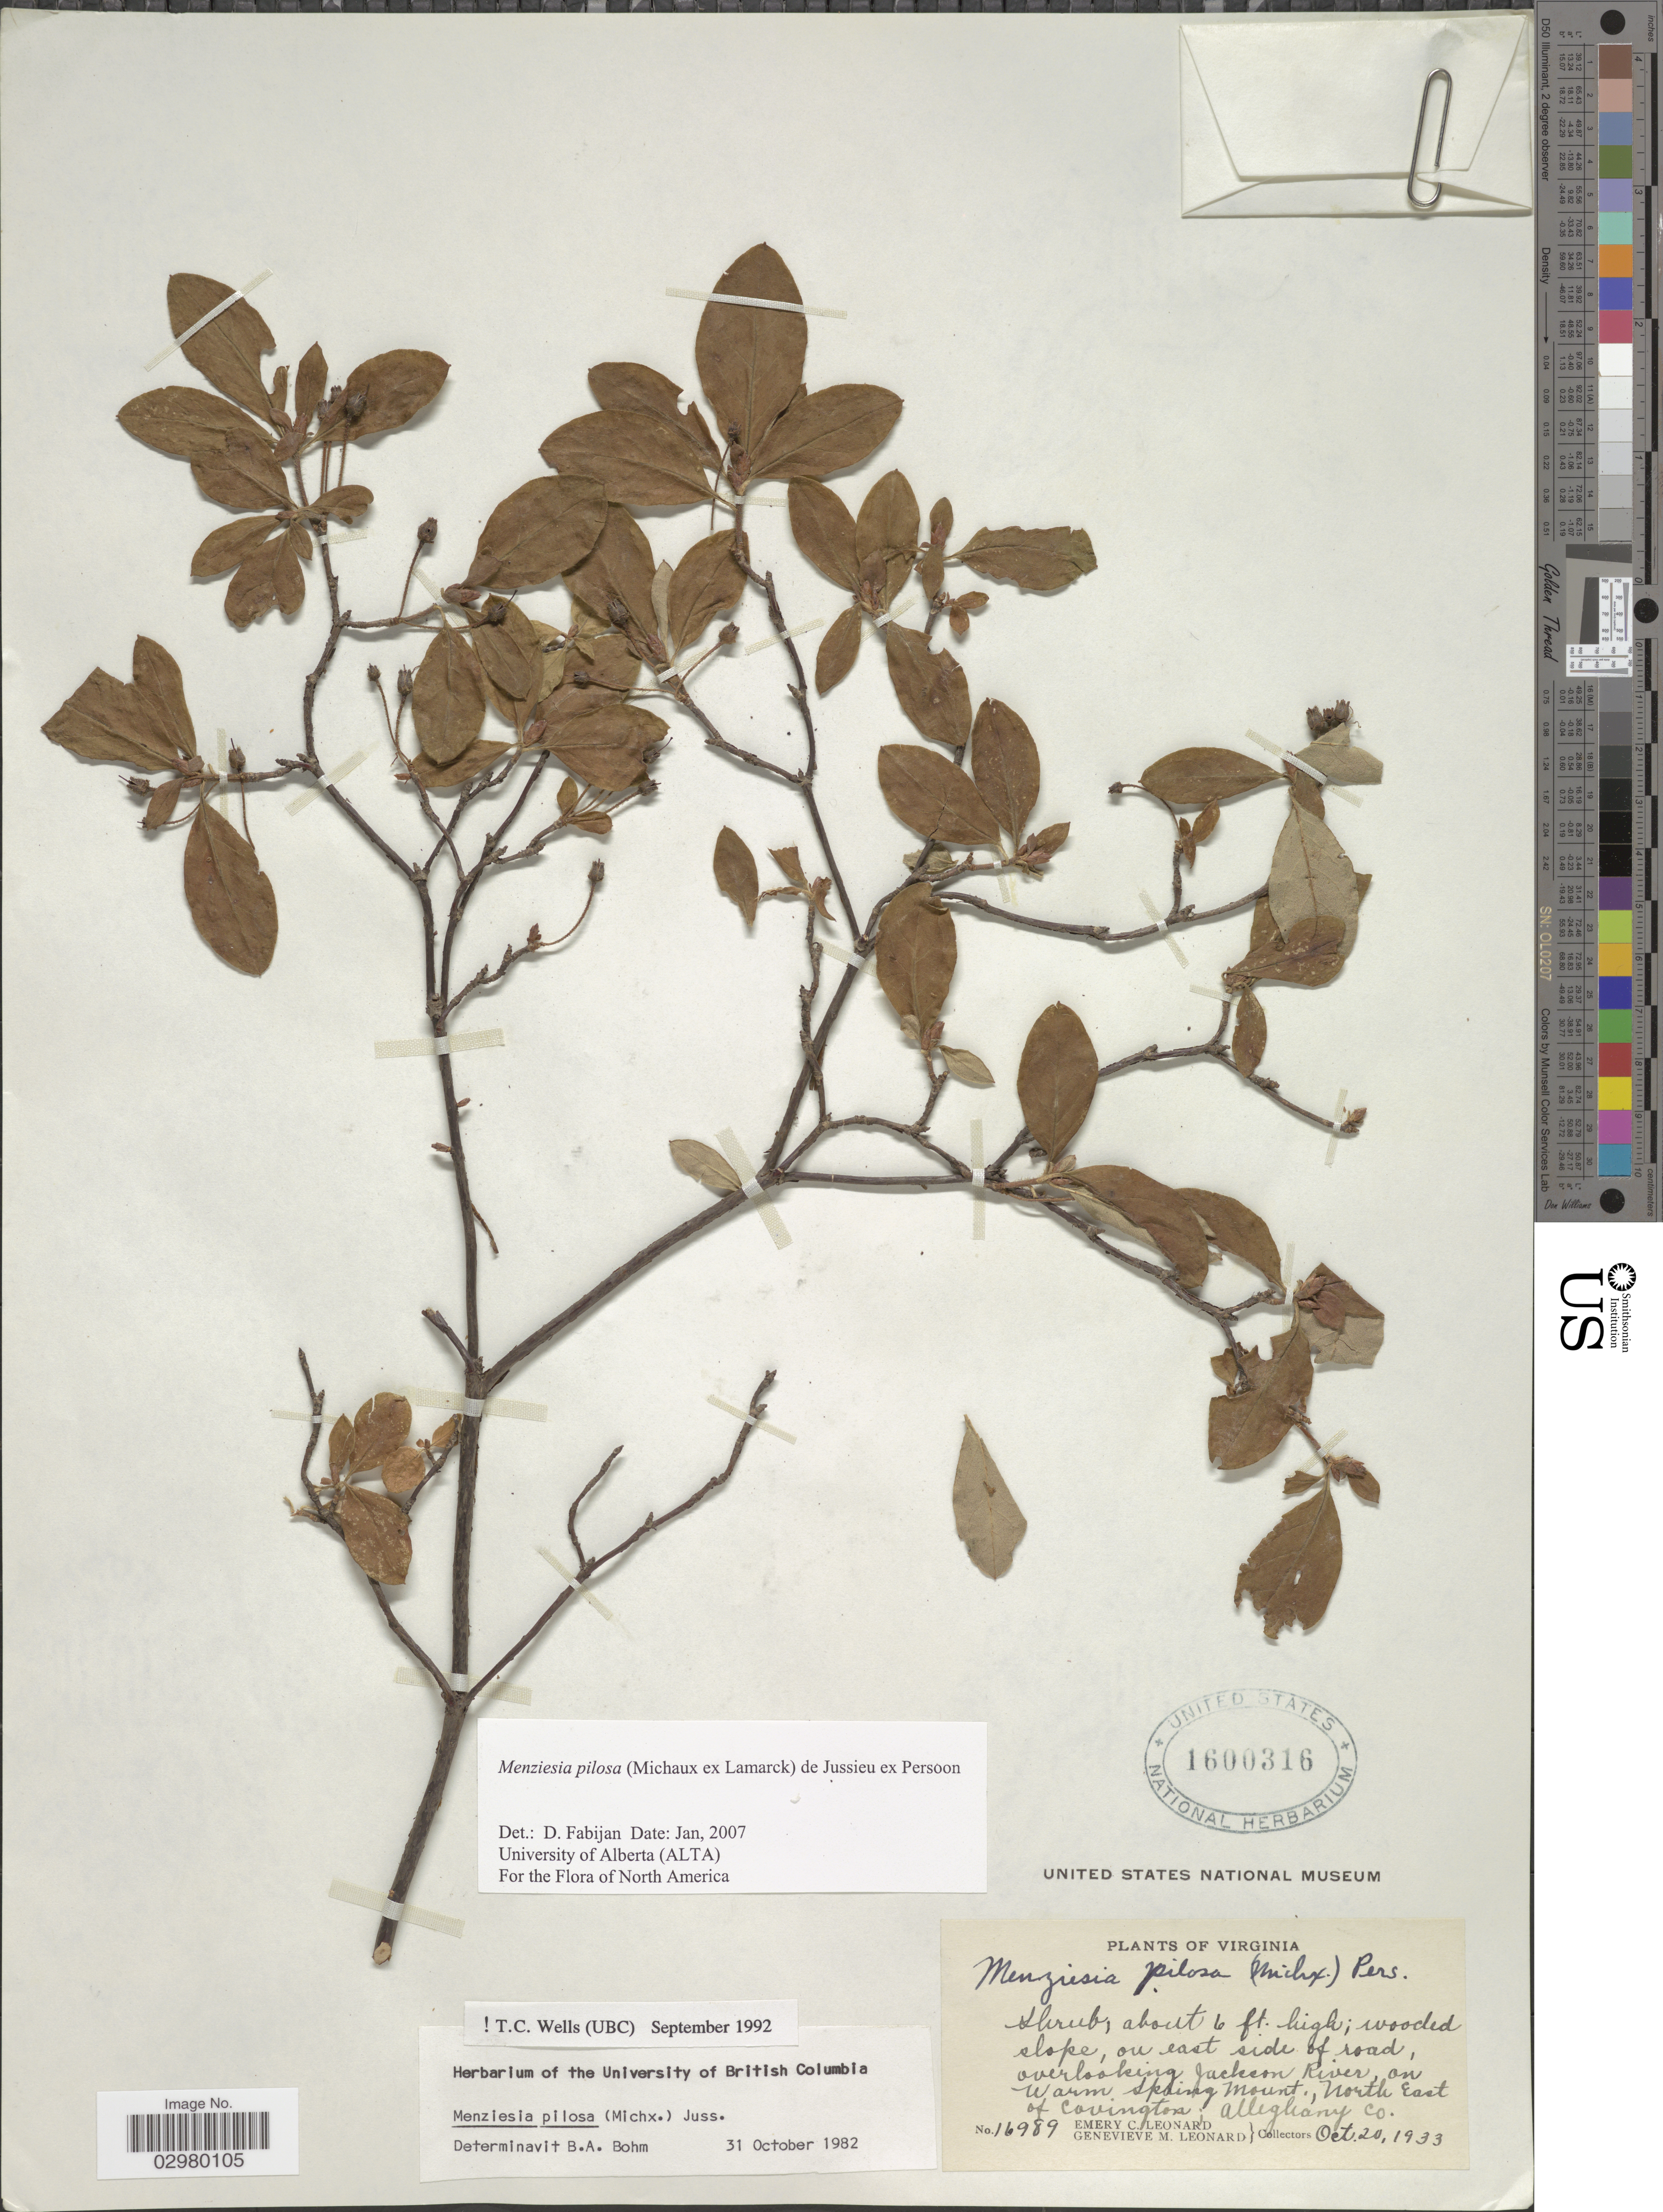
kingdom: Plantae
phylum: Tracheophyta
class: Magnoliopsida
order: Ericales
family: Ericaceae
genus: Menziesia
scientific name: Menziesia pilosa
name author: (Michx.) Juss.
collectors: E. C. Leonard & G. M. Leonard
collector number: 16989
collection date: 1933-10-20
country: United States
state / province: Virginia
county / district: Alleghany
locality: Wooded slope, on east side of road, overlooking Jackson River, on Warm Spring Mount., North East of Covington; Alleghany Co.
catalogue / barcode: US 1600316